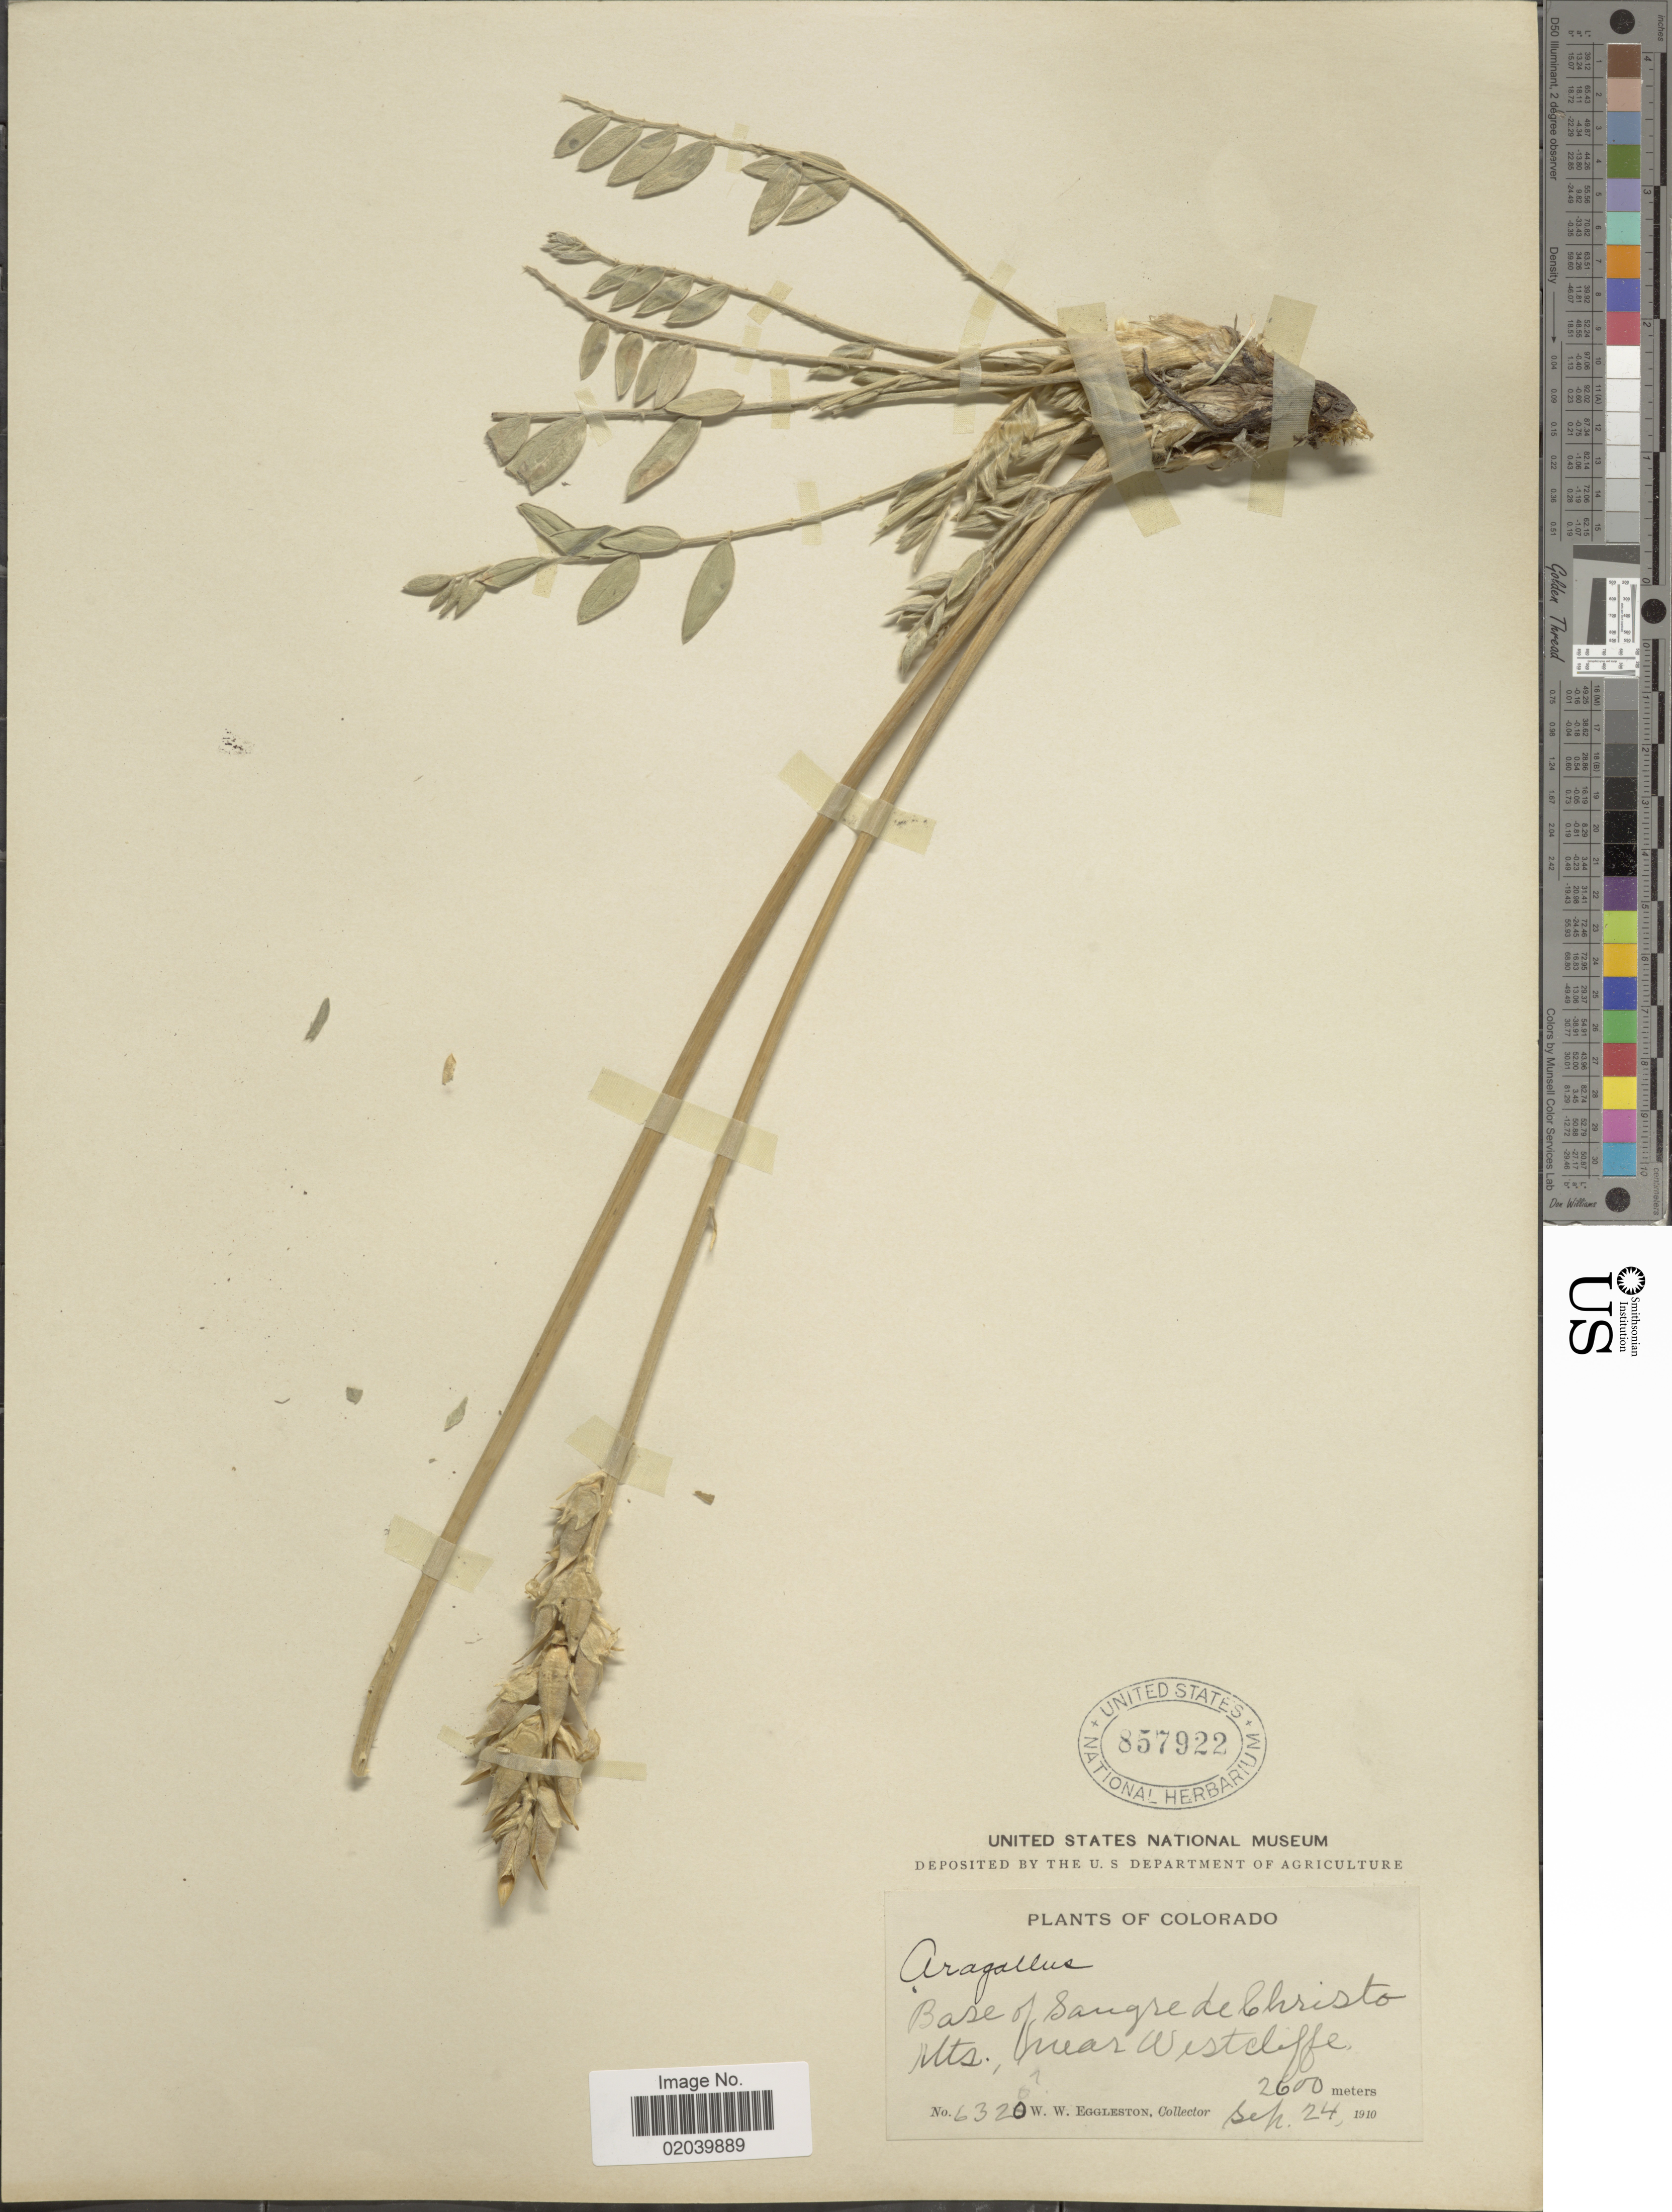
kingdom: Plantae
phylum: Tracheophyta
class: Magnoliopsida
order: Fabales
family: Fabaceae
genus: Oxytropis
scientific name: Oxytropis lambertii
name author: Pursh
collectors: W. W. Eggleston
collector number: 6320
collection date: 1910-09-24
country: United States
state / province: Colorado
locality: Base of Sangre de Christo Mts., near Wesrcliffs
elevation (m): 2600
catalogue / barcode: US 857922